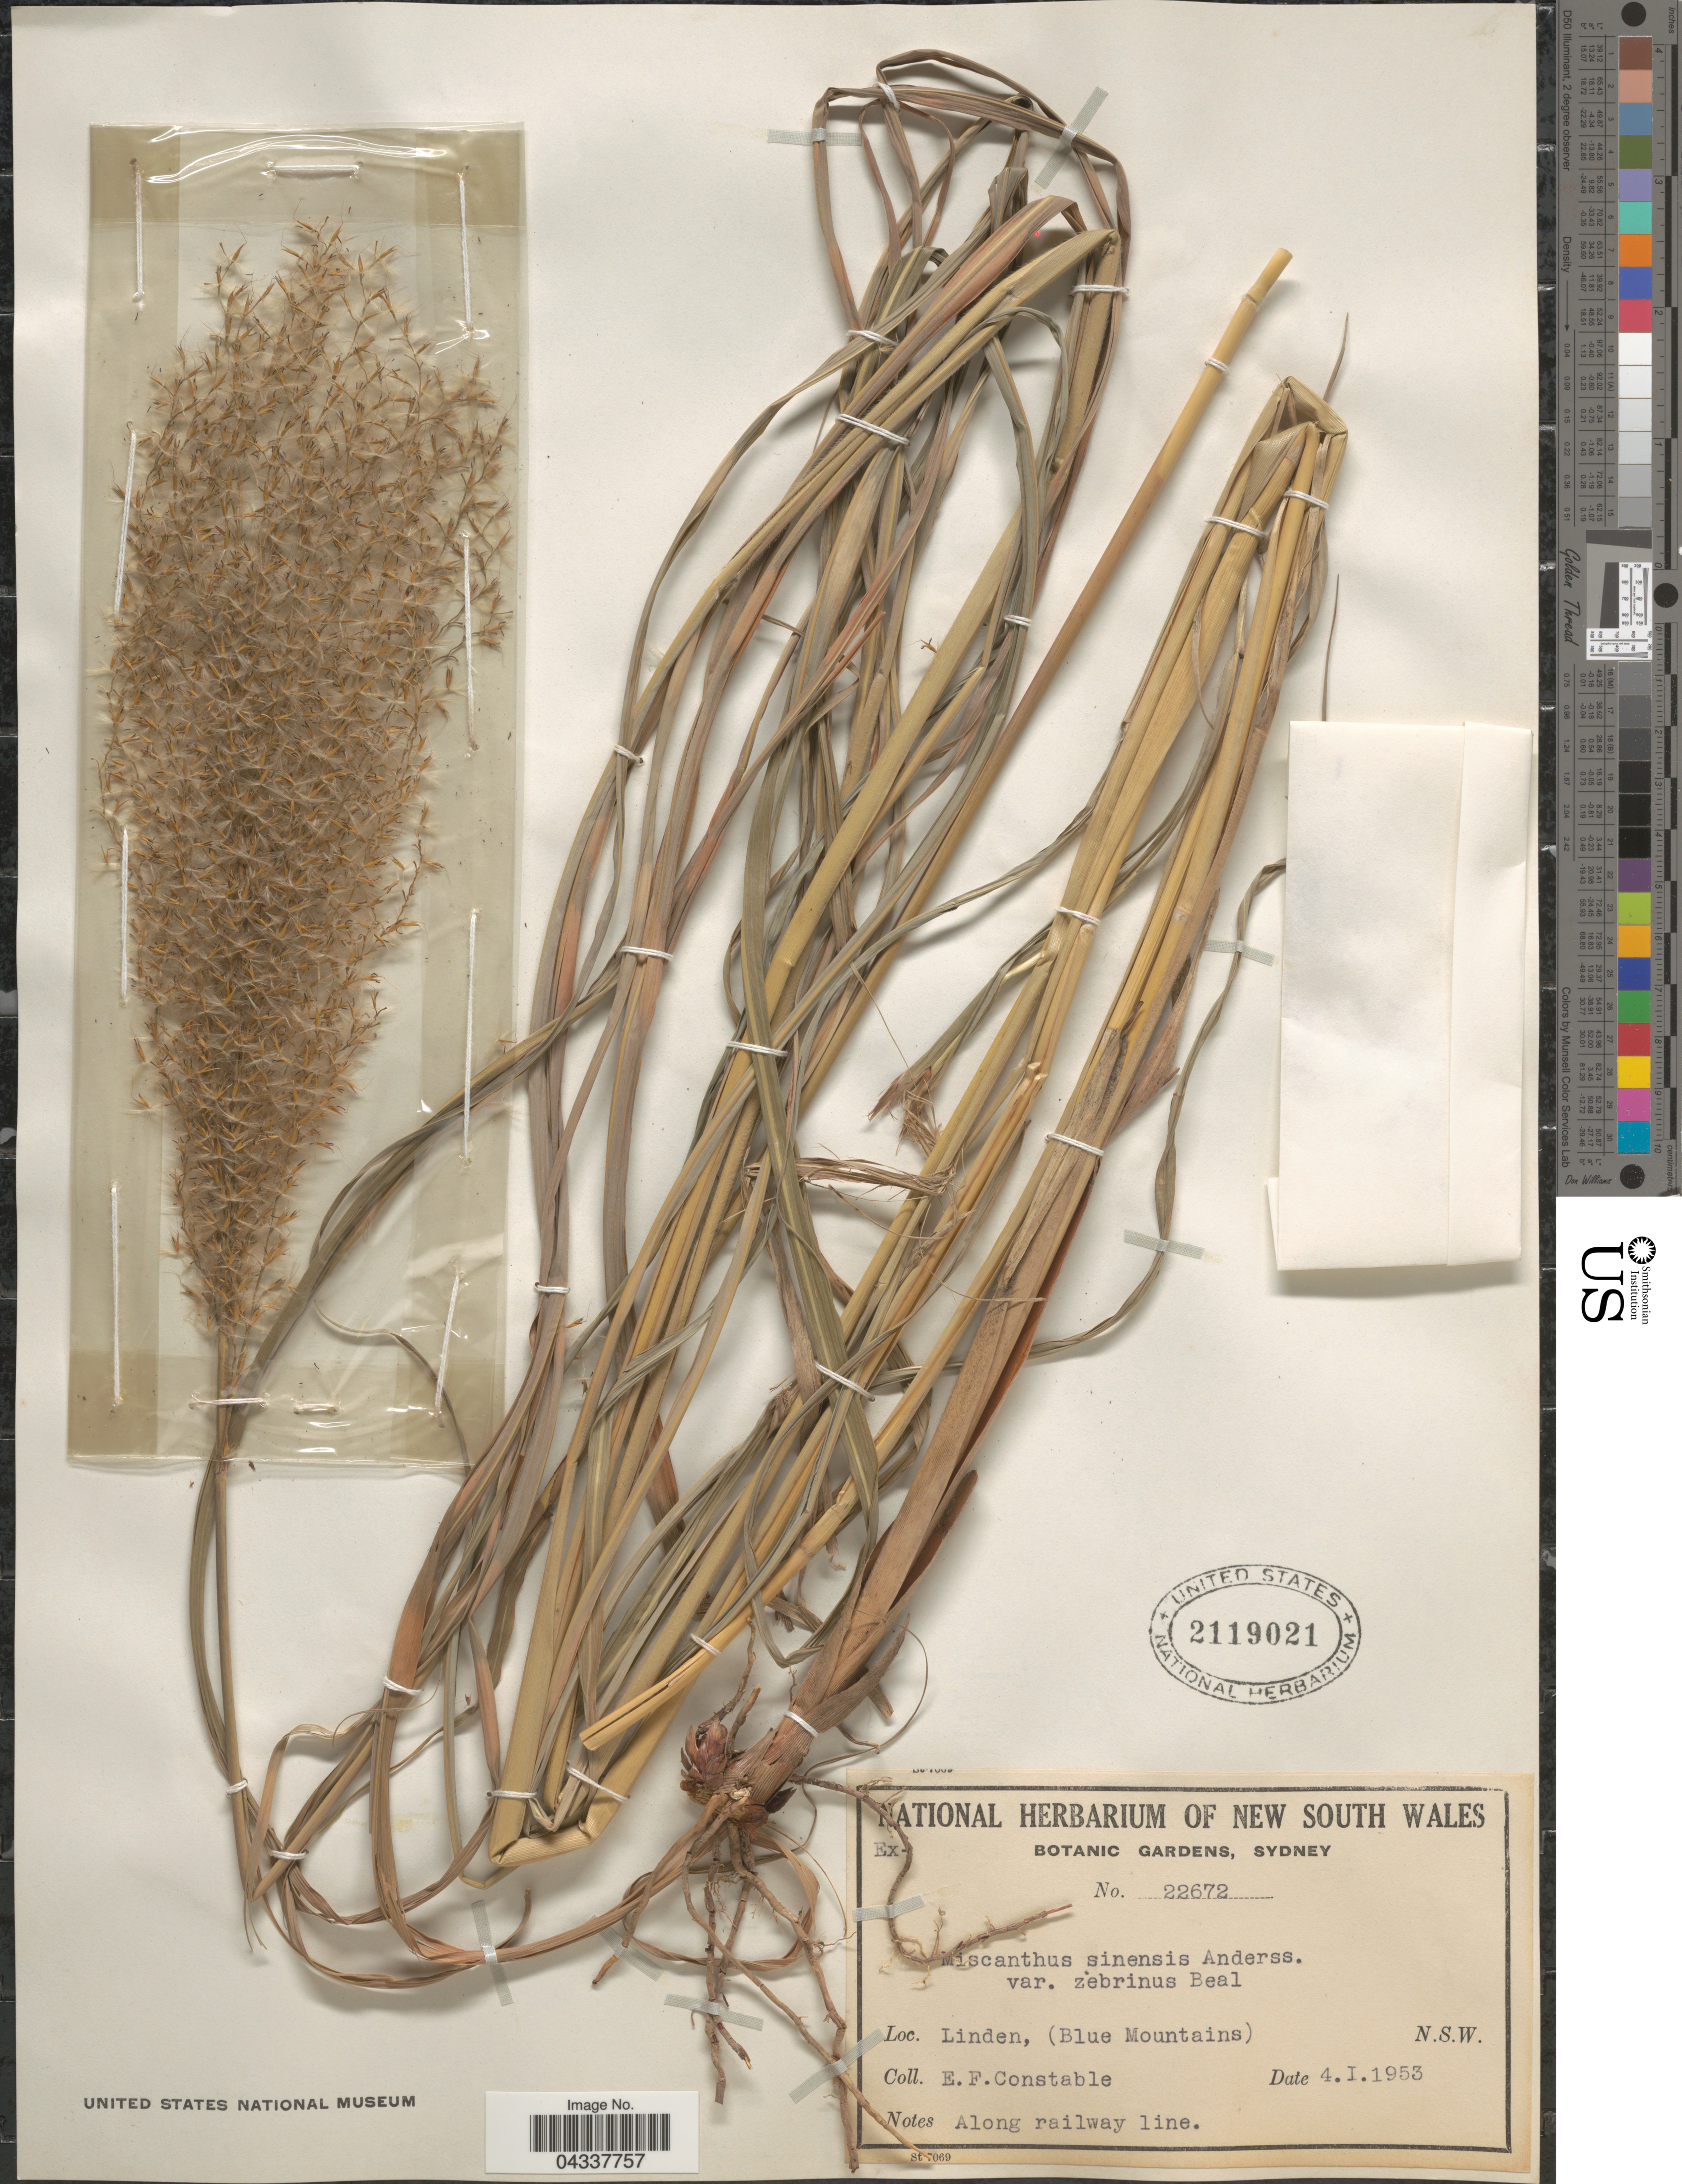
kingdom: Plantae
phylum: Tracheophyta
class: Liliopsida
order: Poales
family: Poaceae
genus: Miscanthus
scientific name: Miscanthus sinensis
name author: Andersson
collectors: E. F. Constable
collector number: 22672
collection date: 1953-01-04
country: Australia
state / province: New South Wales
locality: Linden, (Blue Mountains).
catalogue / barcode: US 2119021